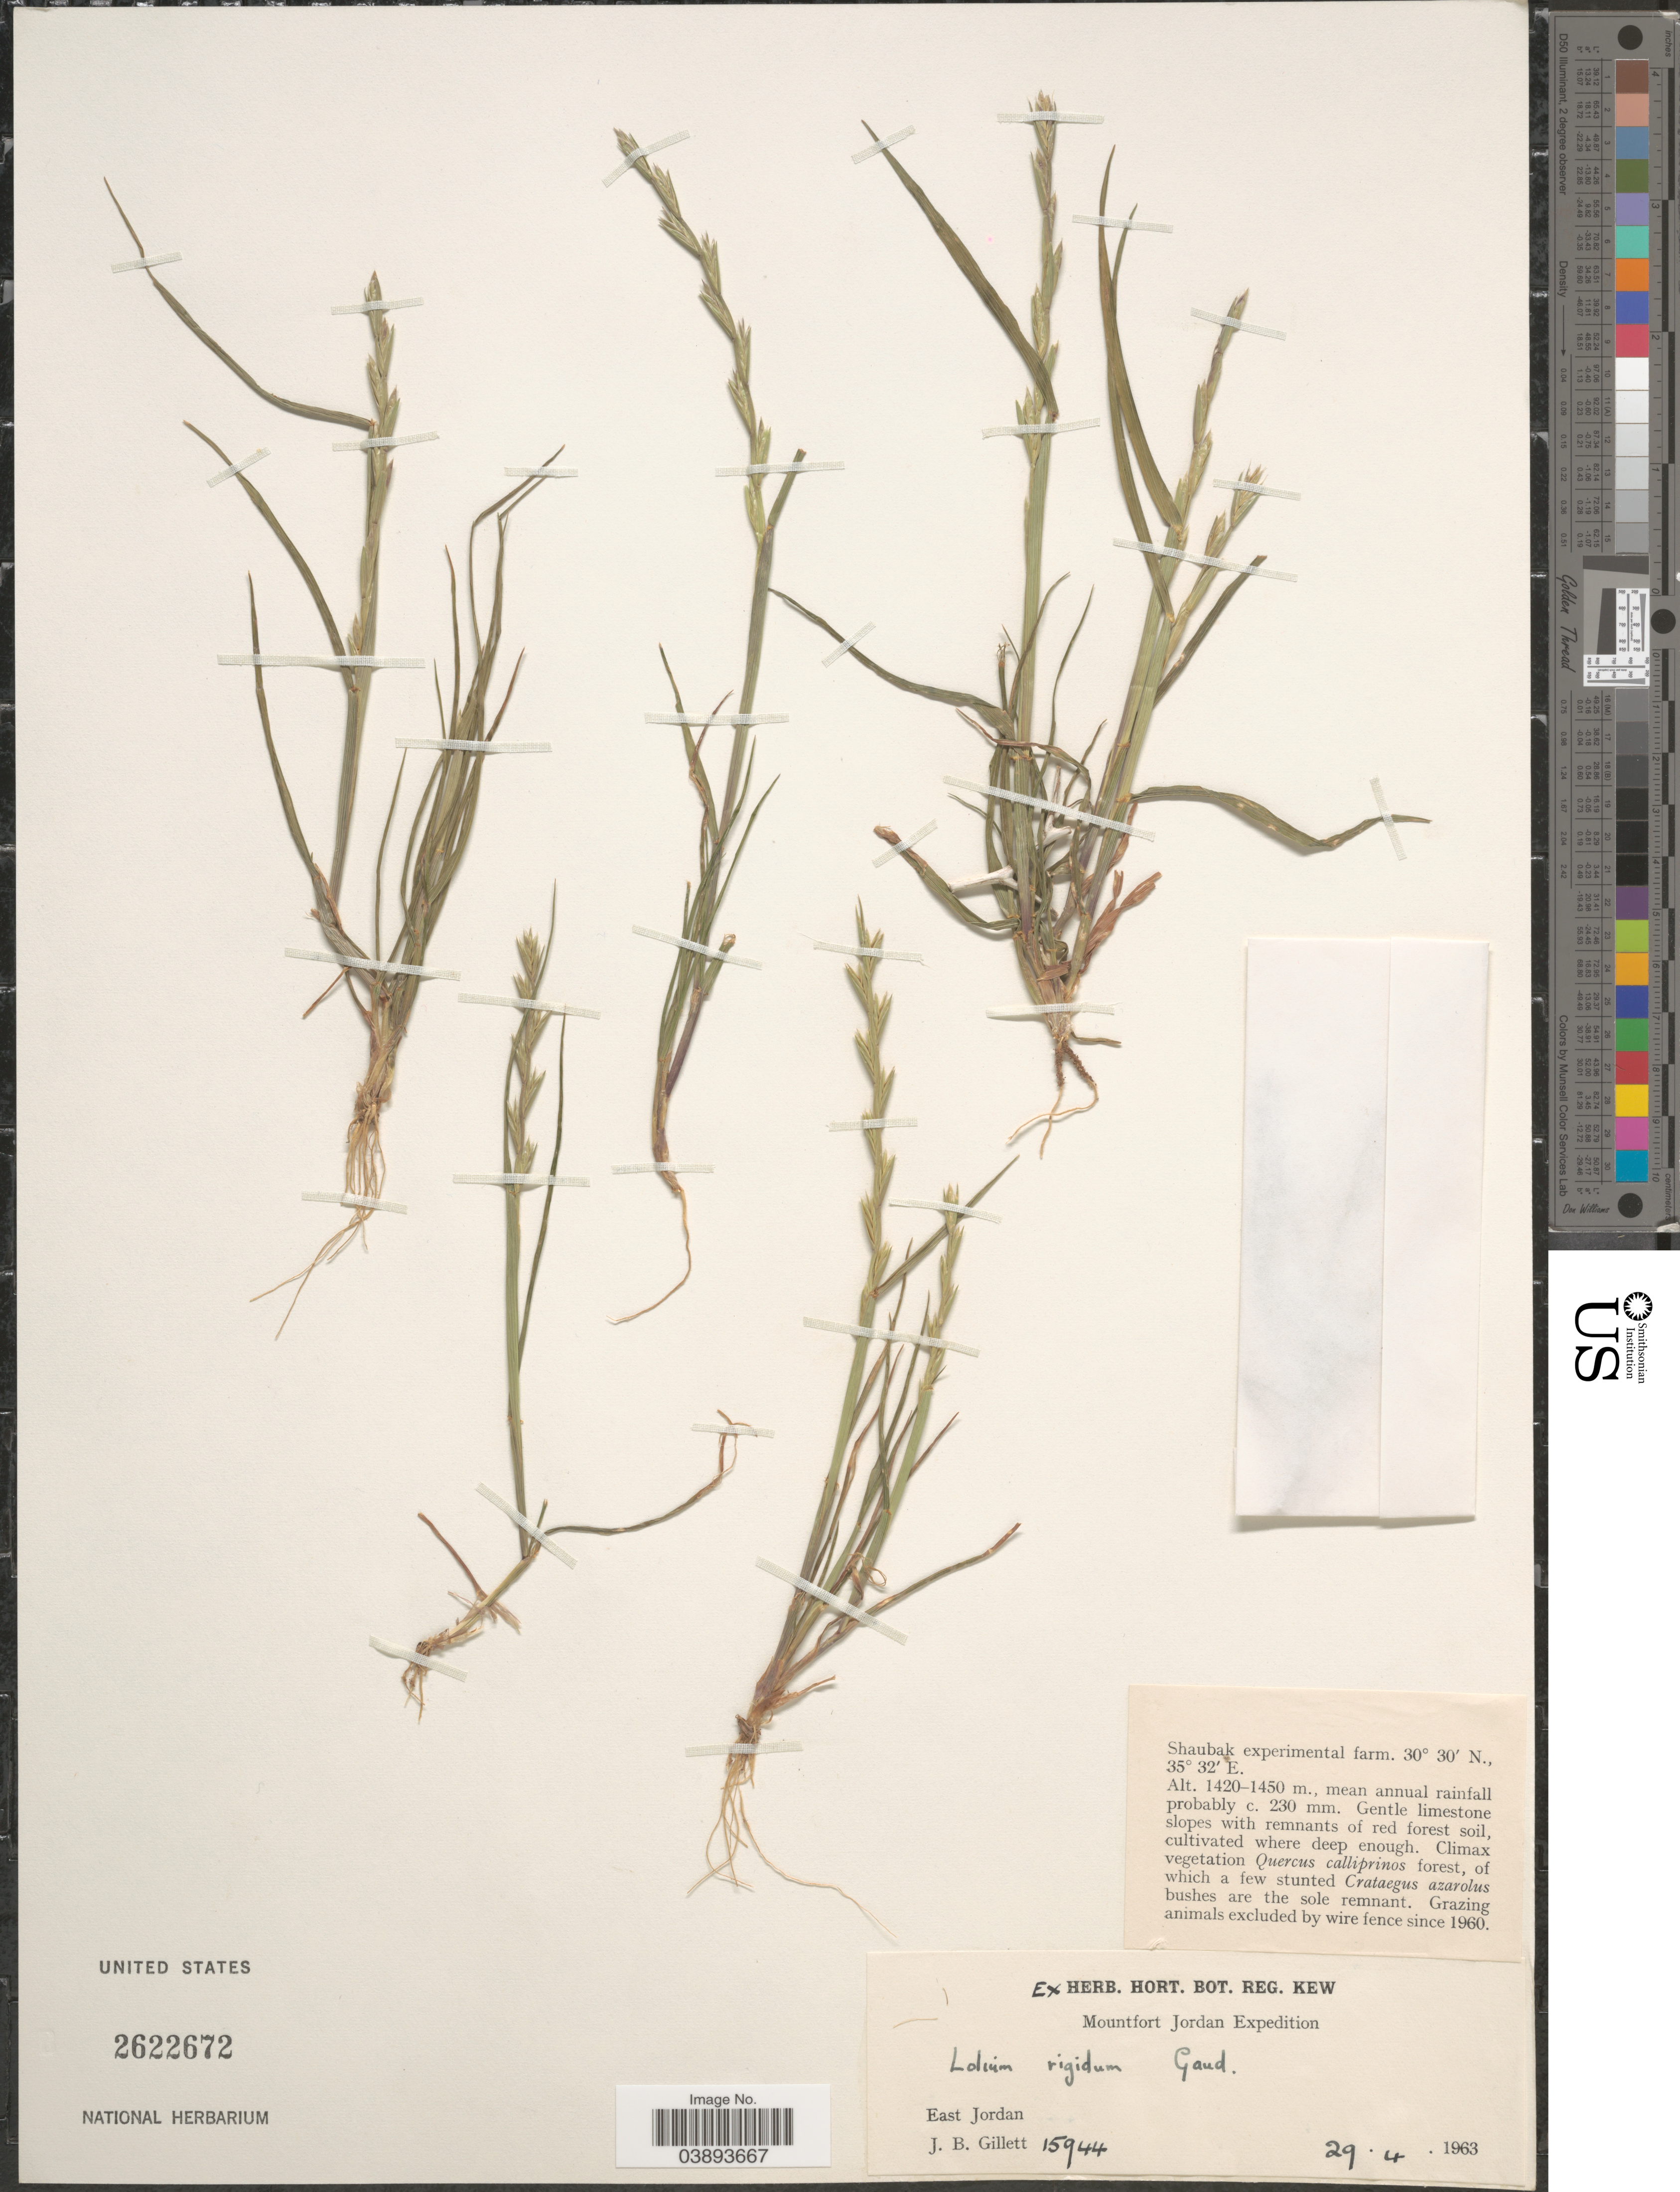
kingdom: Plantae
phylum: Tracheophyta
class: Liliopsida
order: Poales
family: Poaceae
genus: Lolium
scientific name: Lolium rigidum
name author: Gaudin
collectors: J. B. Gillett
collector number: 15944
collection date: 1963-04-29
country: Jordan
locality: East Jordan. Shaubak experimental farm.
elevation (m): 1420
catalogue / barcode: US 2622672